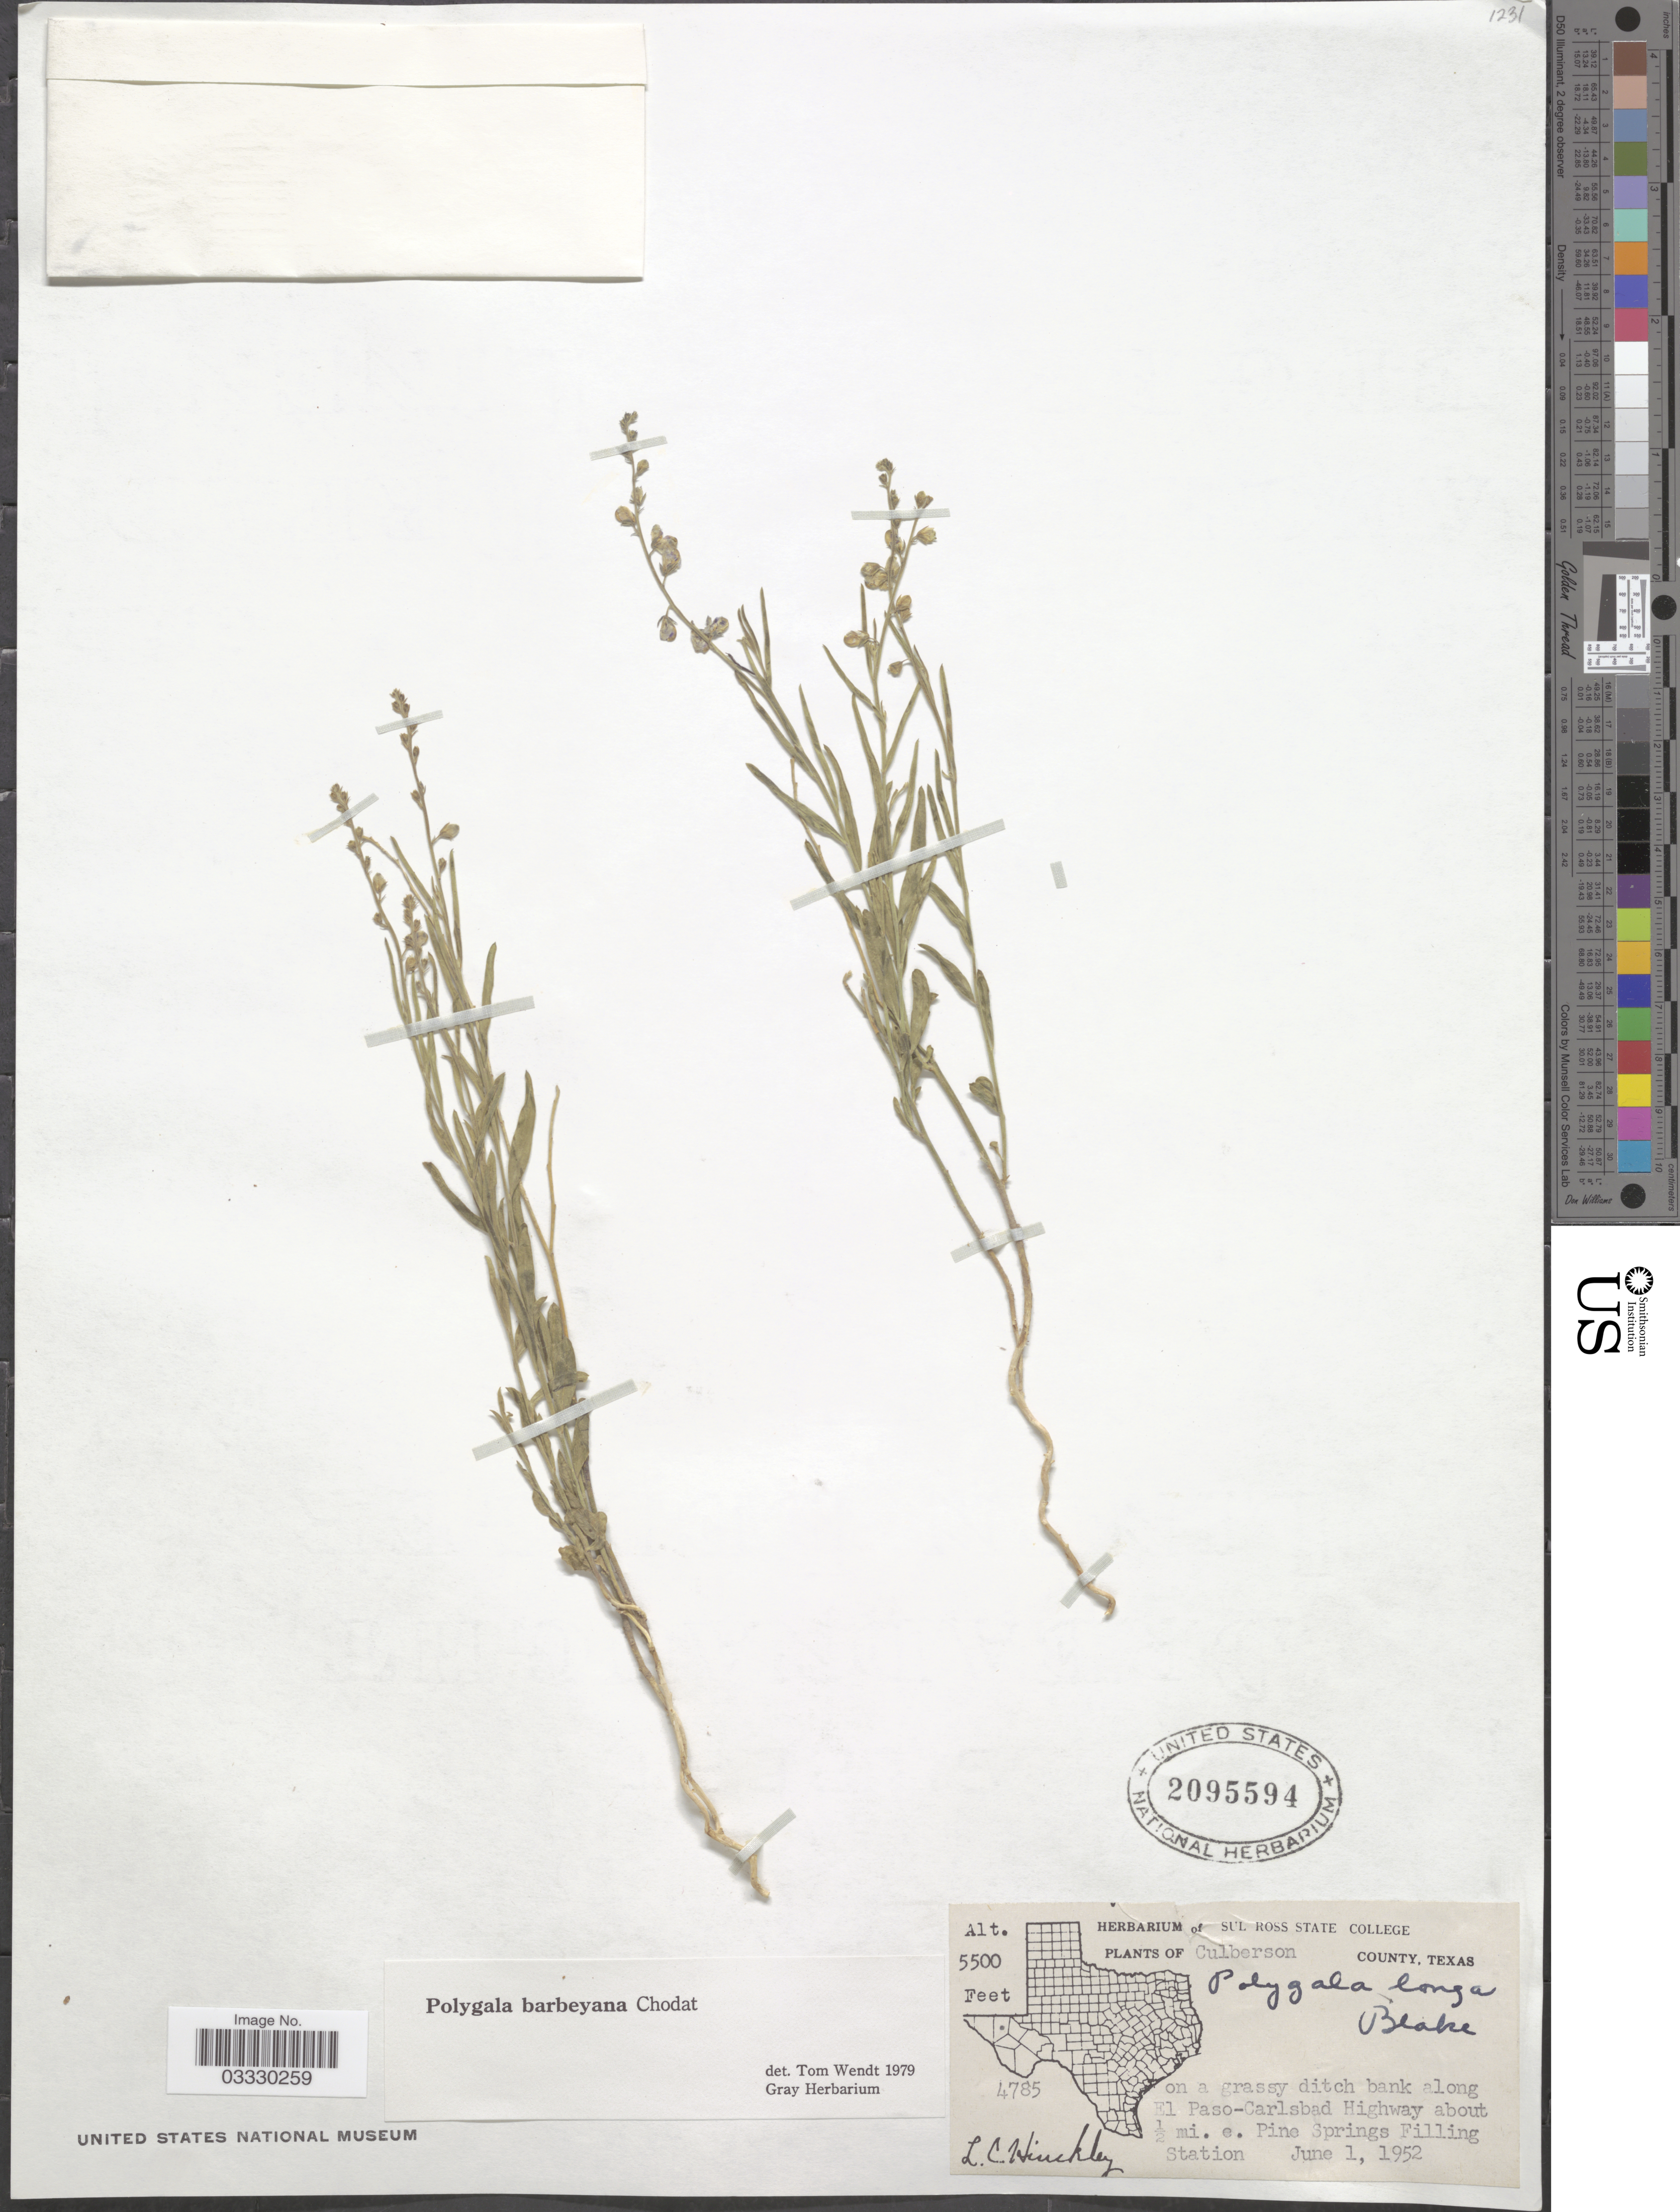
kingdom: Plantae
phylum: Tracheophyta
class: Magnoliopsida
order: Fabales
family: Polygalaceae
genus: Hebecarpa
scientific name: Hebecarpa barbeyana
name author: (Chodat) J.R. Abbott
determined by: Strong, Mark T., (BOT), Smithsonian Institution - National Museum of Natural History (UNITED STATES)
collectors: L. Hinckley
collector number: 4785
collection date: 1952-06-01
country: United States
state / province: Texas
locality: Culberson County. Along El Paso-Carlsbad Highway about ½ mi. e. Pine Springs Filling.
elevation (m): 1676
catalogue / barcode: US 2095594